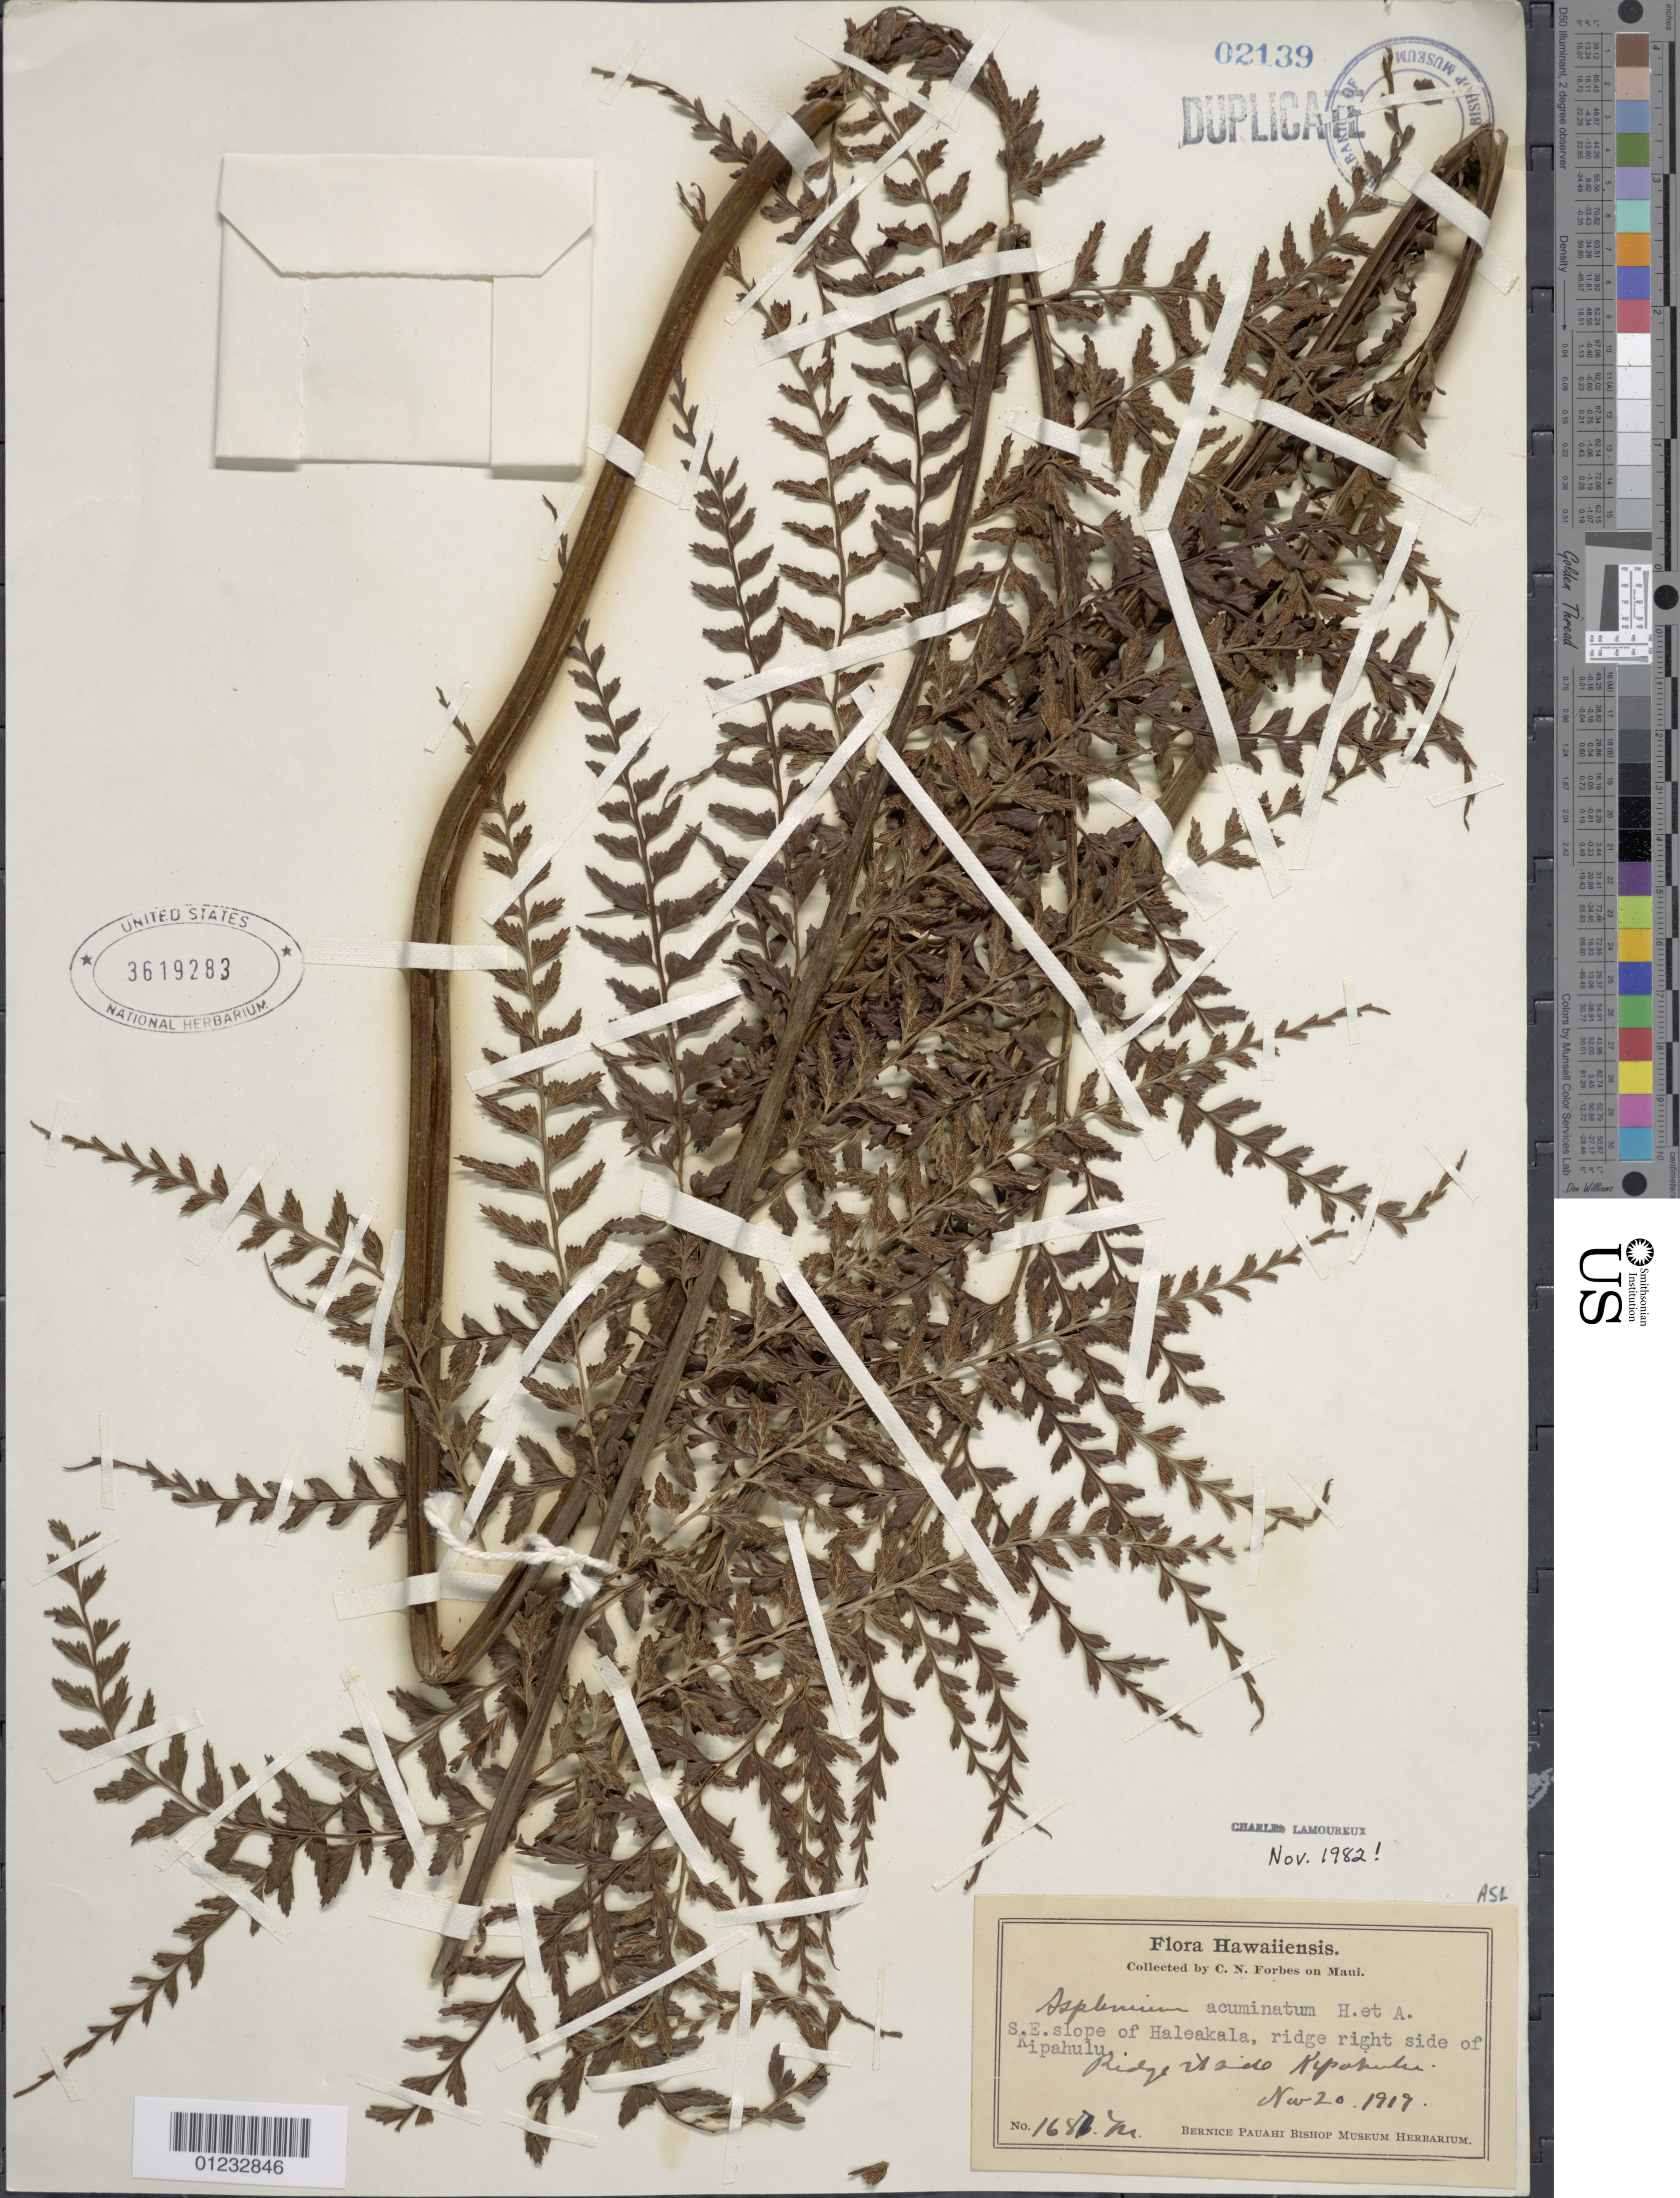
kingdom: Plantae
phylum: Tracheophyta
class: Polypodiopsida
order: Polypodiales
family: Aspleniaceae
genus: Asplenium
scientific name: Asplenium acuminatum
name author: Hook. & Arn.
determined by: Lamoureux, C. H.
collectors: C. N. Forbes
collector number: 1687.M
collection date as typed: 20 Nov 1919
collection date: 1919-11-20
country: United States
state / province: Hawaii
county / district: Maui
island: Maui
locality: S.E. slope of Haleakala, ridge rt side Kipahulu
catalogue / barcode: US 3619283